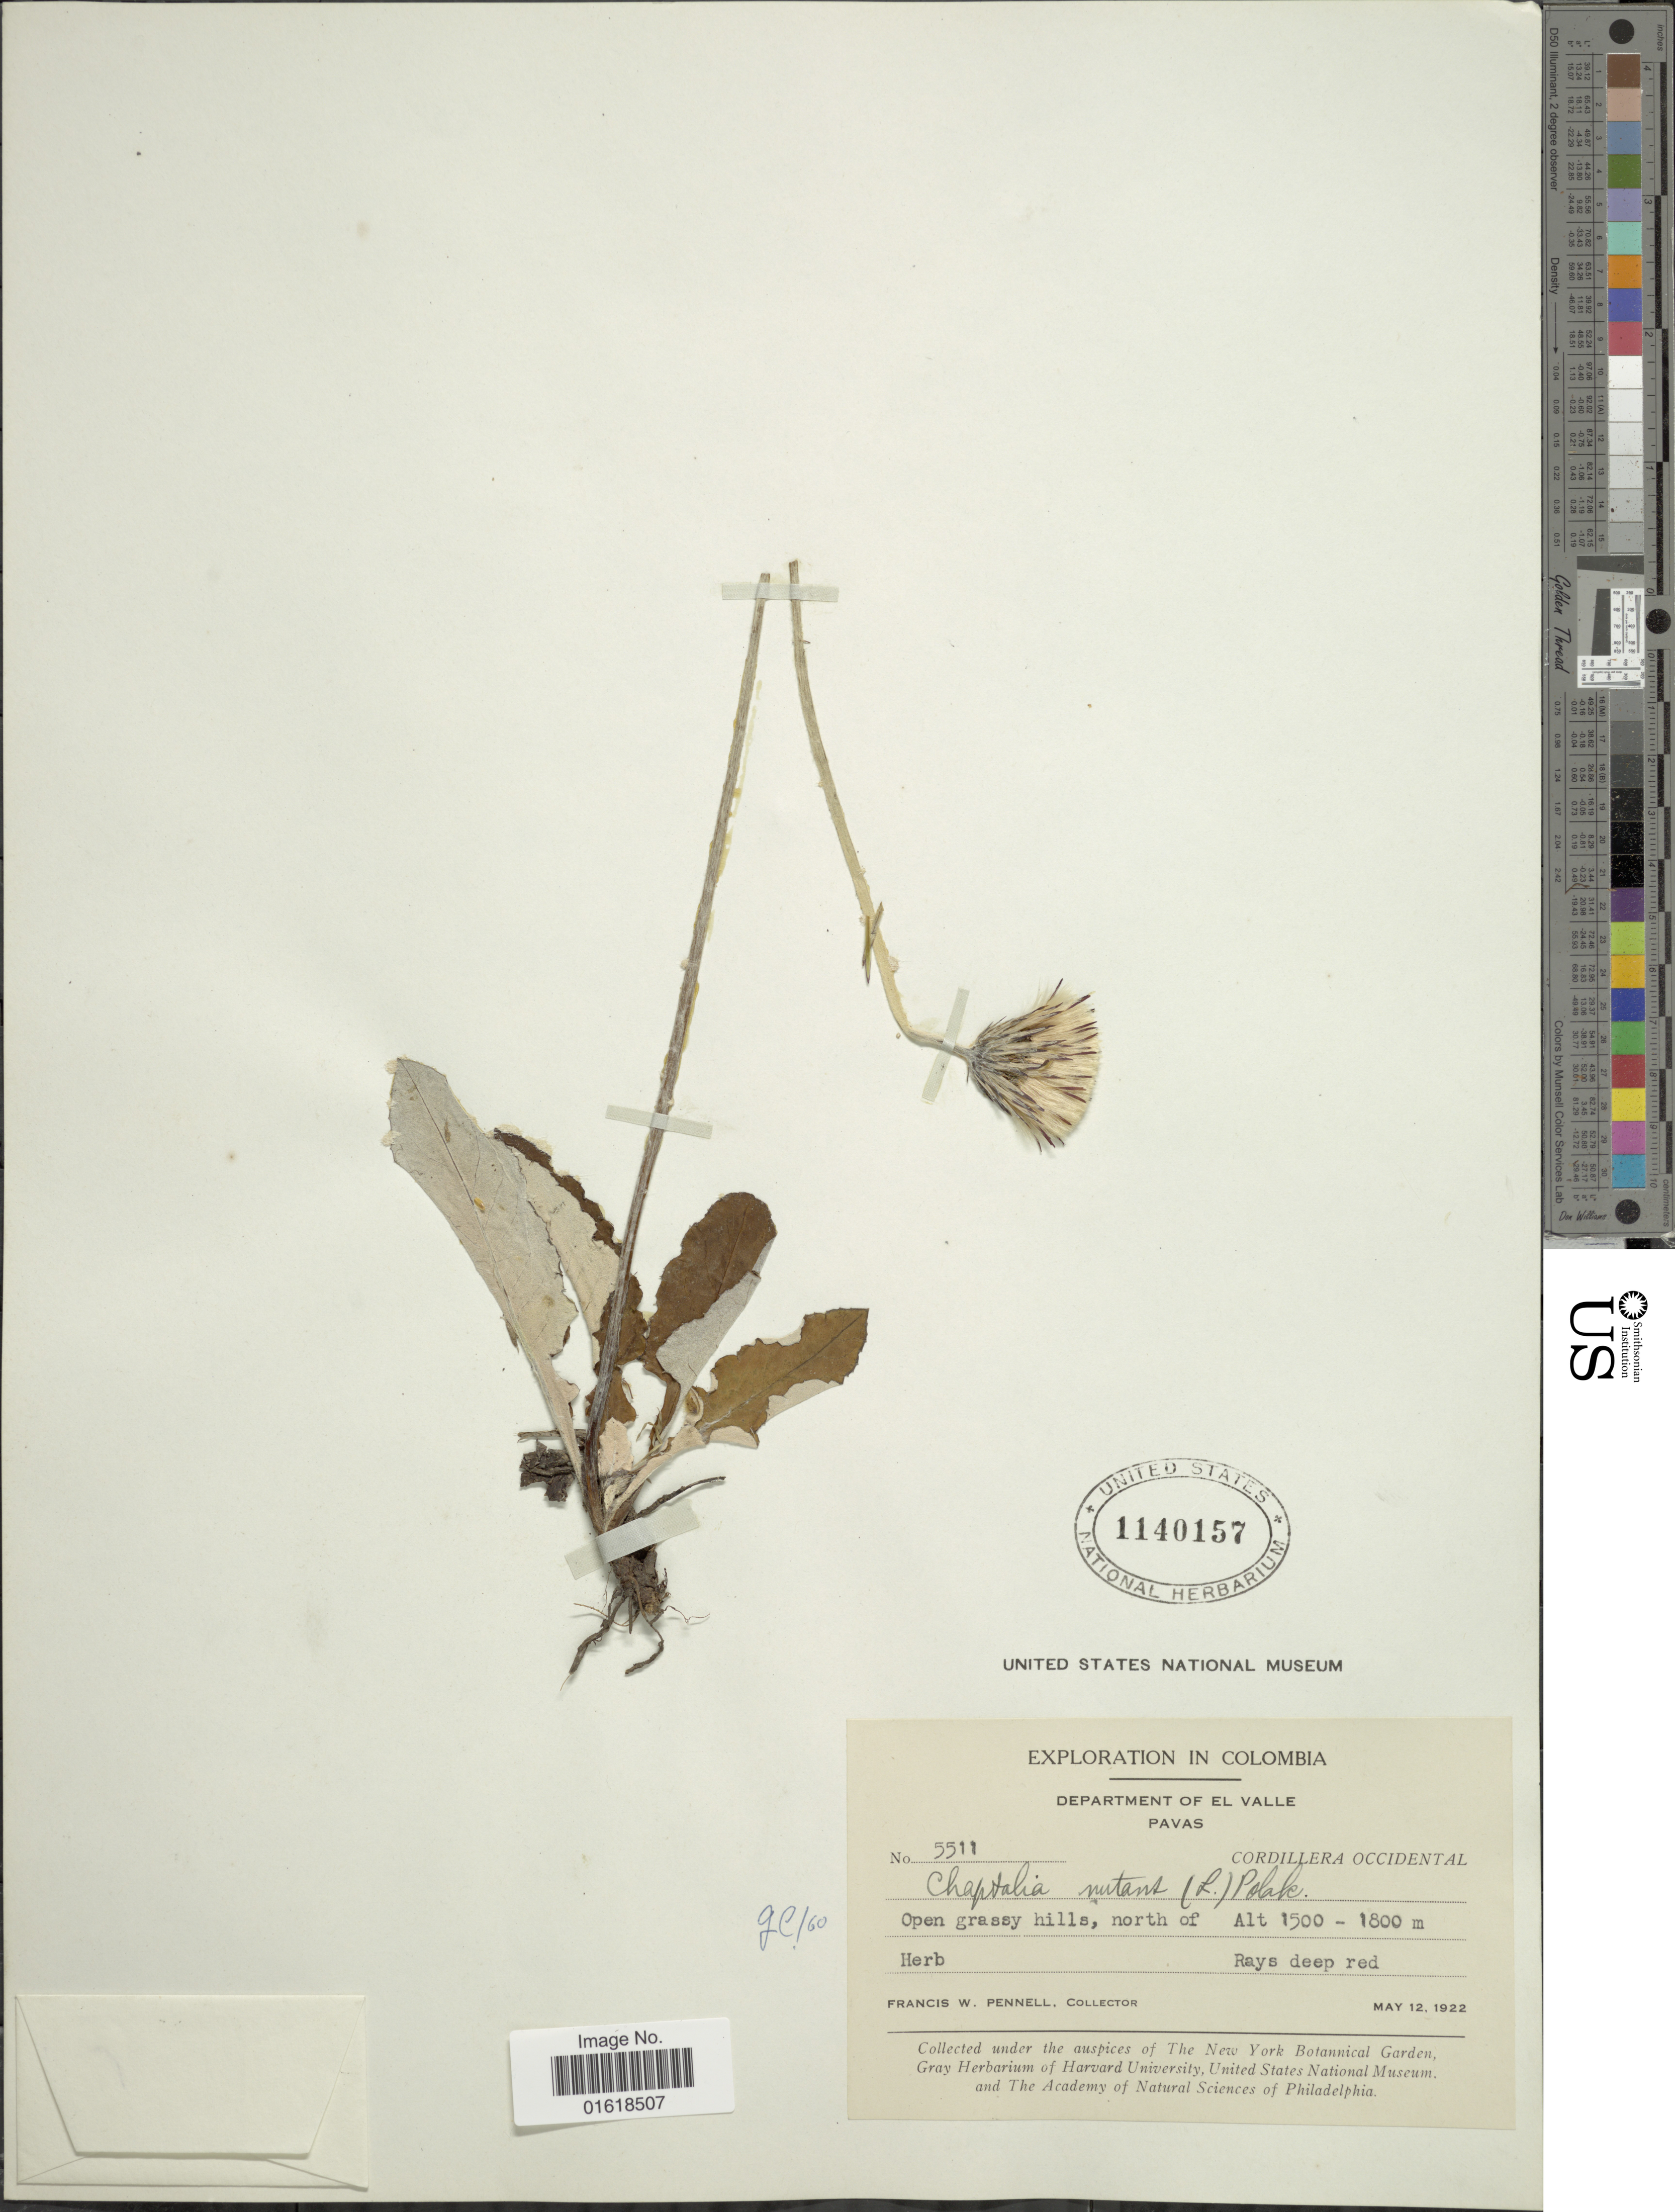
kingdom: Plantae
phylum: Tracheophyta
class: Magnoliopsida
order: Asterales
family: Asteraceae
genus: Chaptalia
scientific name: Chaptalia nutans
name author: (L.) Pol.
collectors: F. W. Pennell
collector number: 5511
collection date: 1922-05-12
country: Colombia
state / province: Valle del Cauca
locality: Department of El Valle. Pavas. Cordillera Occidental. Open grassy hills, north of Rays deep red.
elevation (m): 1500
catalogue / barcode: US 1140157